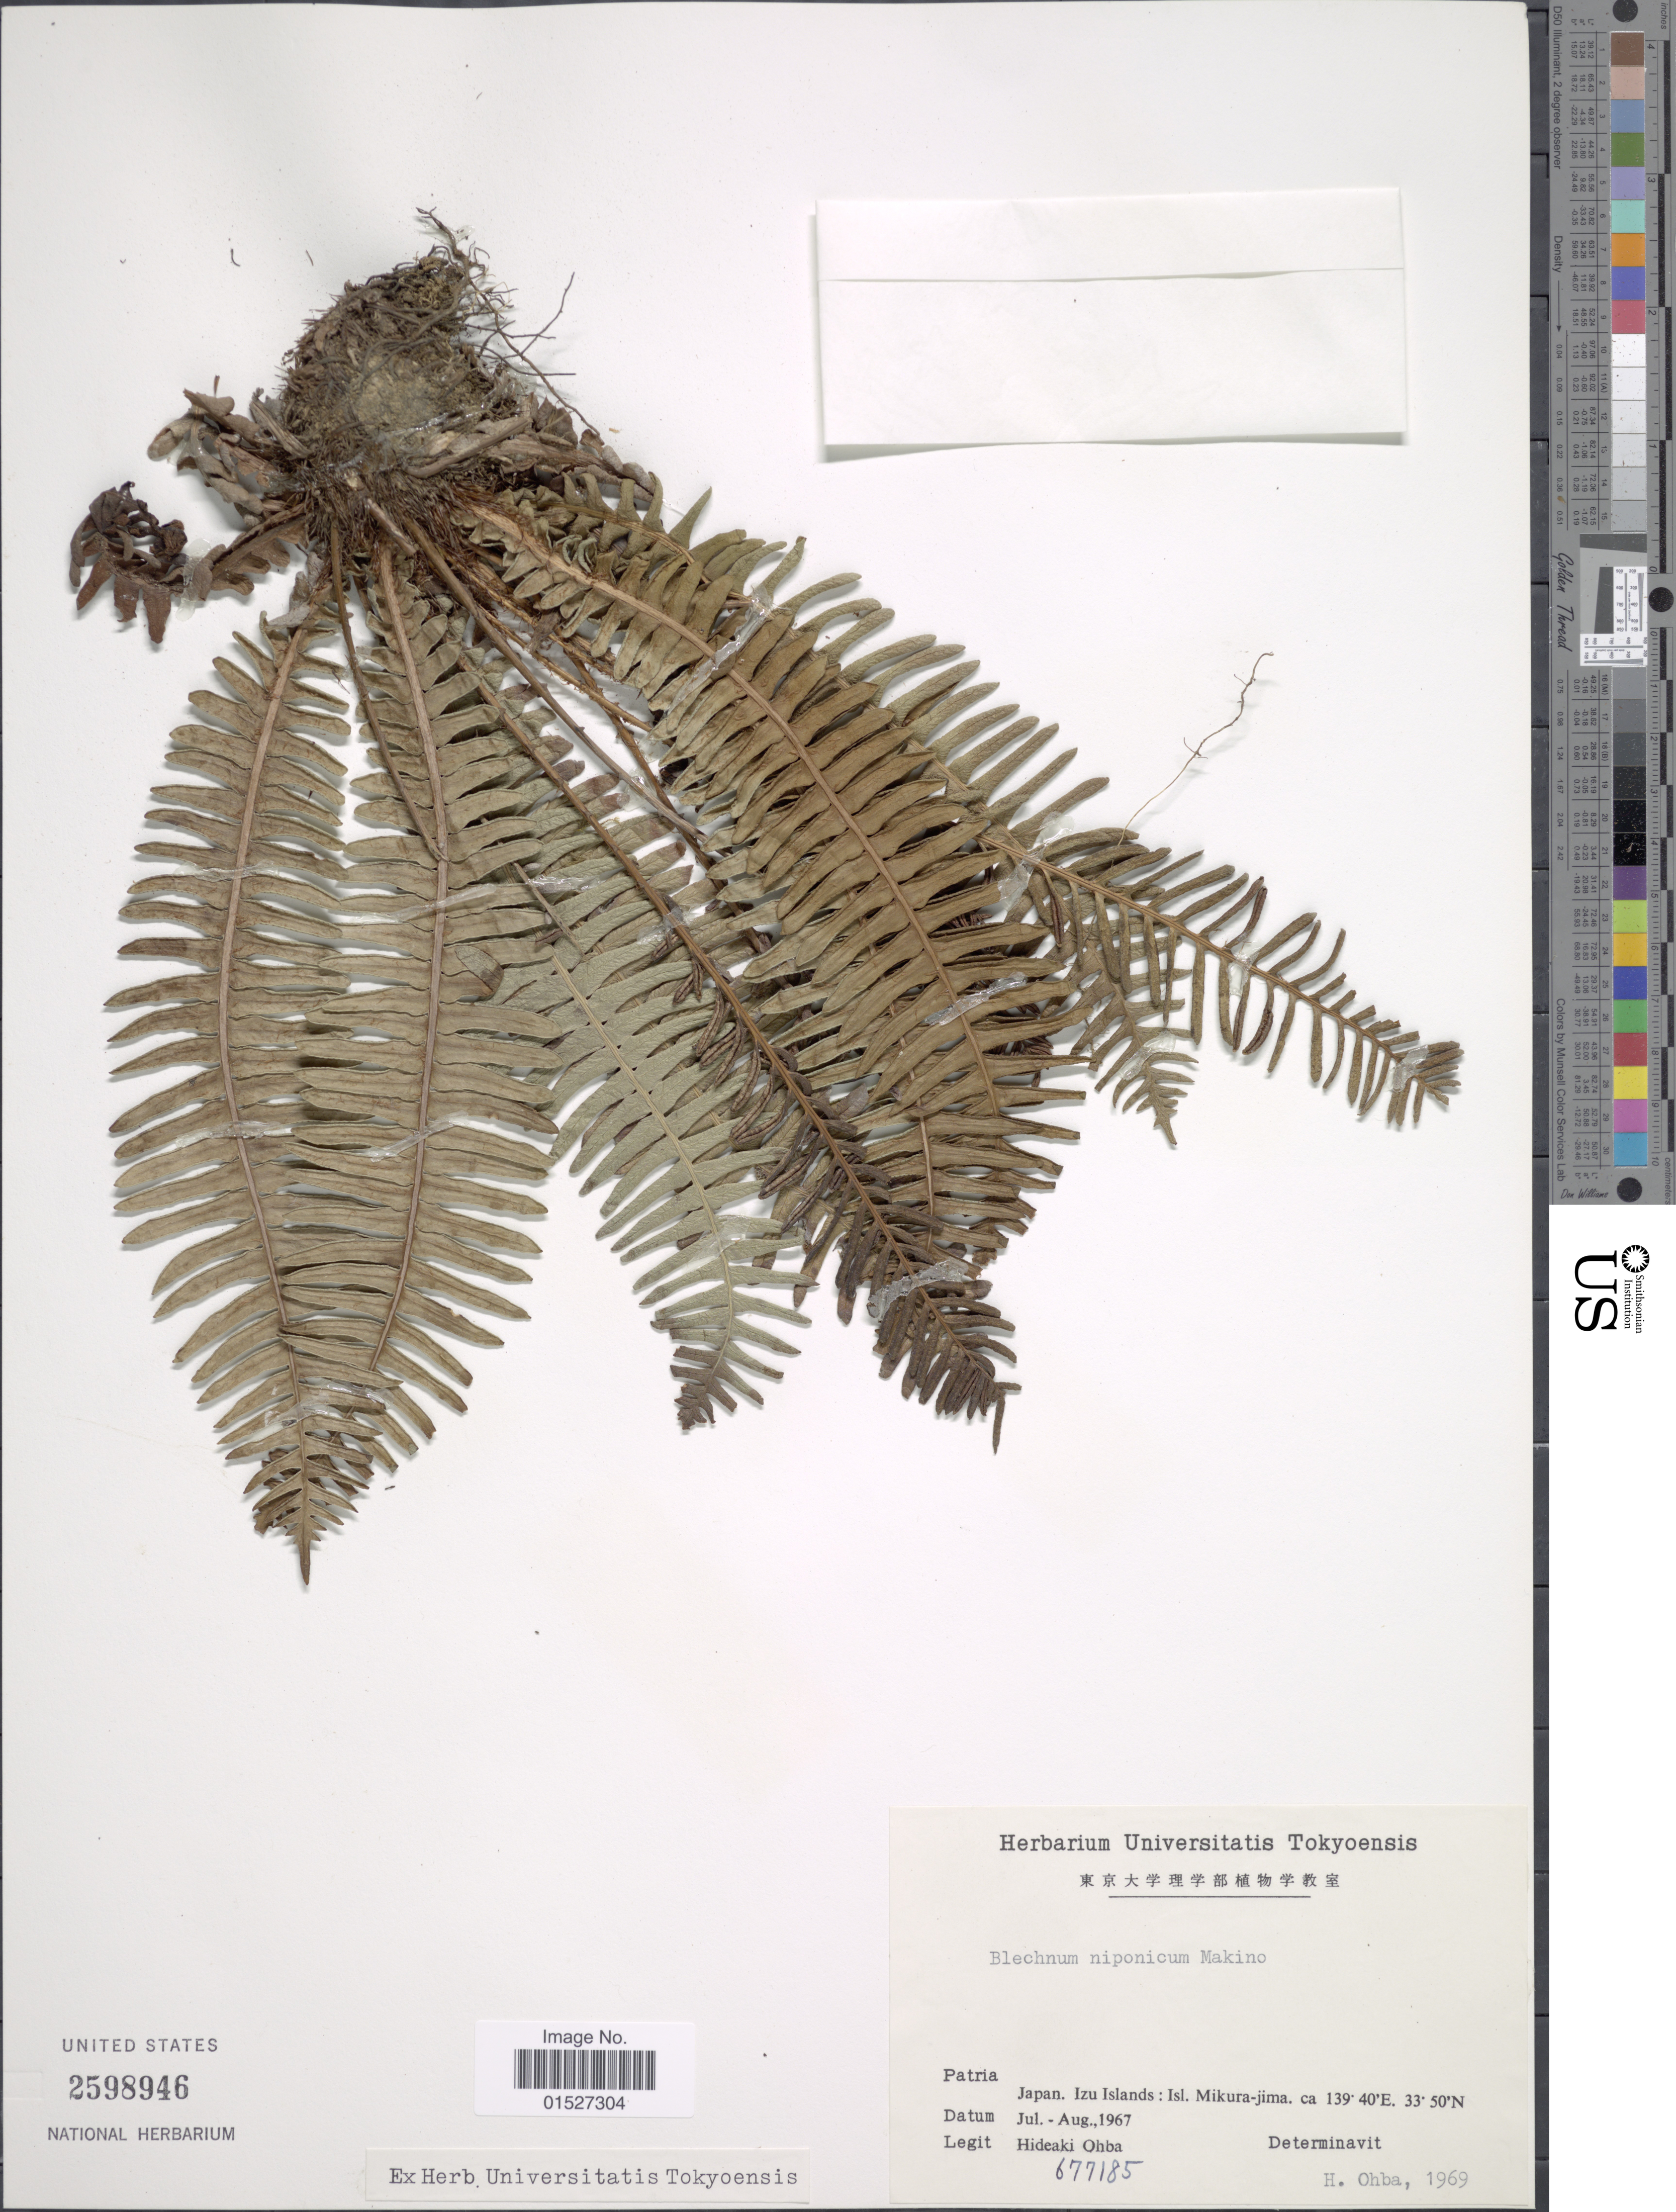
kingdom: Plantae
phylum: Tracheophyta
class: Polypodiopsida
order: Polypodiales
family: Blechnaceae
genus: Blechnum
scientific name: Blechnum nipponicum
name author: (Kunze) Makino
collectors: H. Ohba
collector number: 677185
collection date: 1967-07/1967-08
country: Japan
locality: Izu Islands: Isl. Mikura-jima.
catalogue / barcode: US 2598946